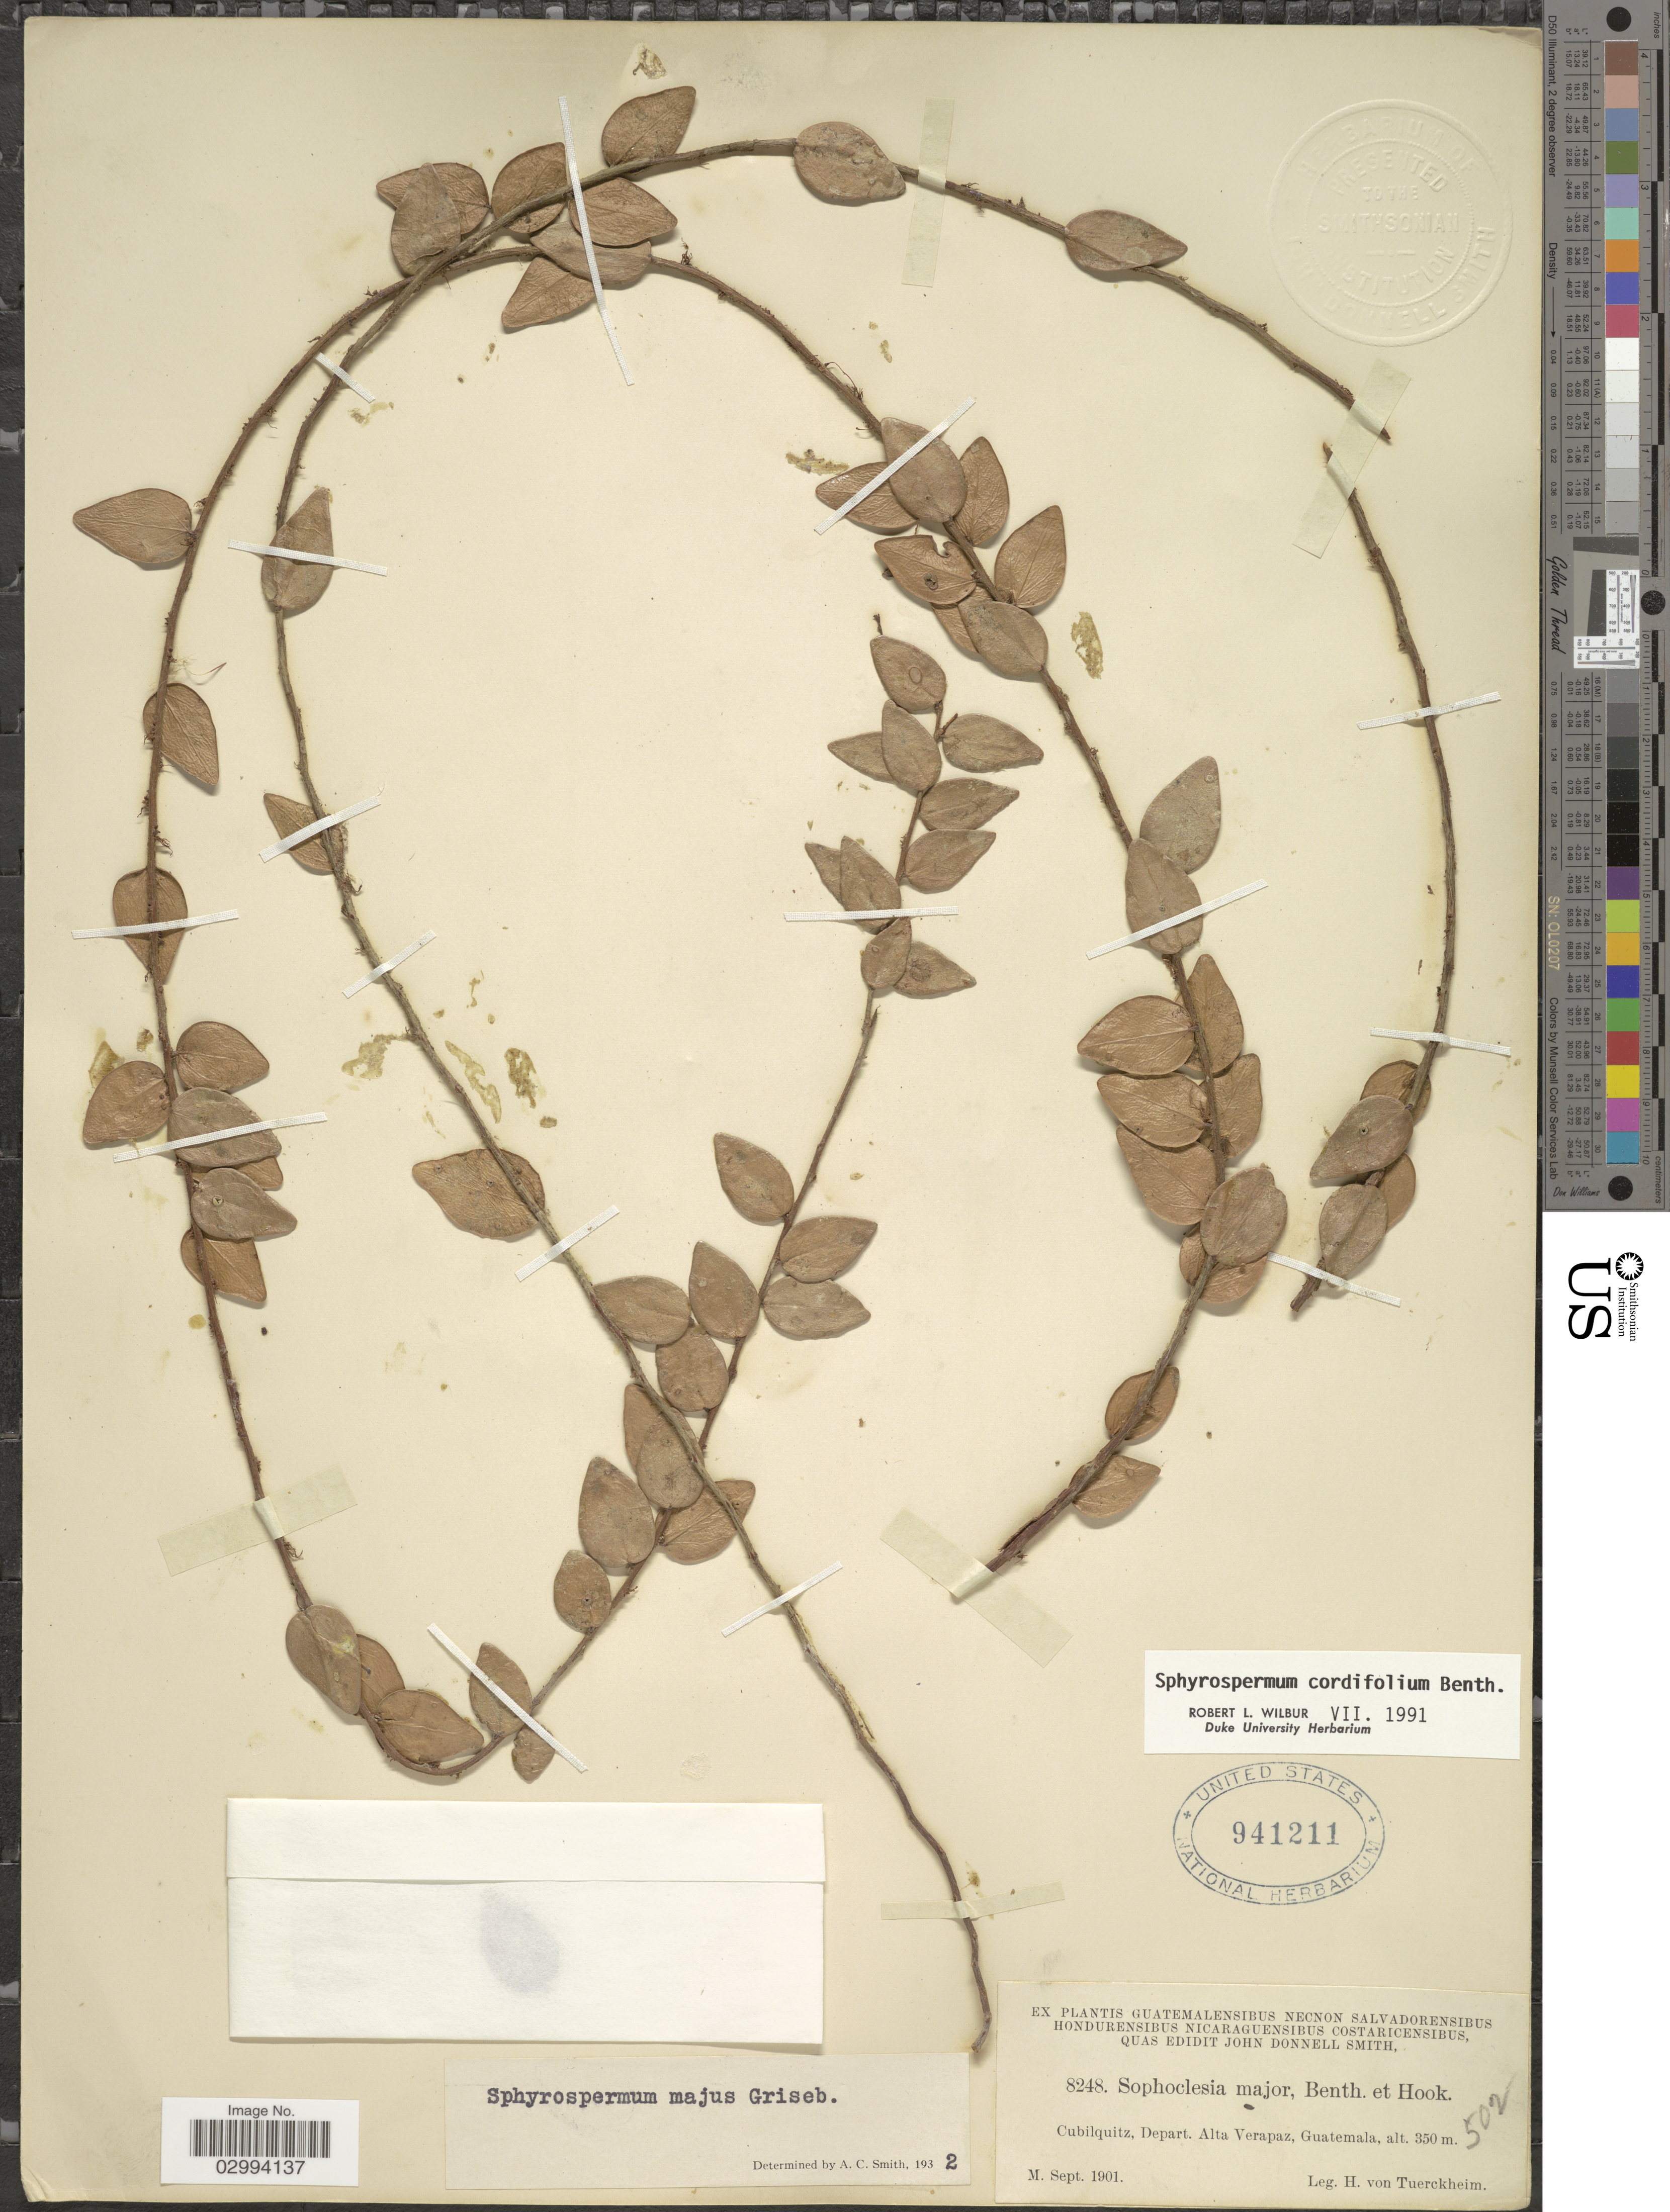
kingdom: Plantae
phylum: Tracheophyta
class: Magnoliopsida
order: Ericales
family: Ericaceae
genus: Sphyrospermum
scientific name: Sphyrospermum cordifolium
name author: Benth.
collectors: H. von Türckheim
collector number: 8248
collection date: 1901-09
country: Guatemala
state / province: Alta Verapaz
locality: Cubilquitz, Depart. Alta Verapaz.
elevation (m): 350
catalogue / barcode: US 941211